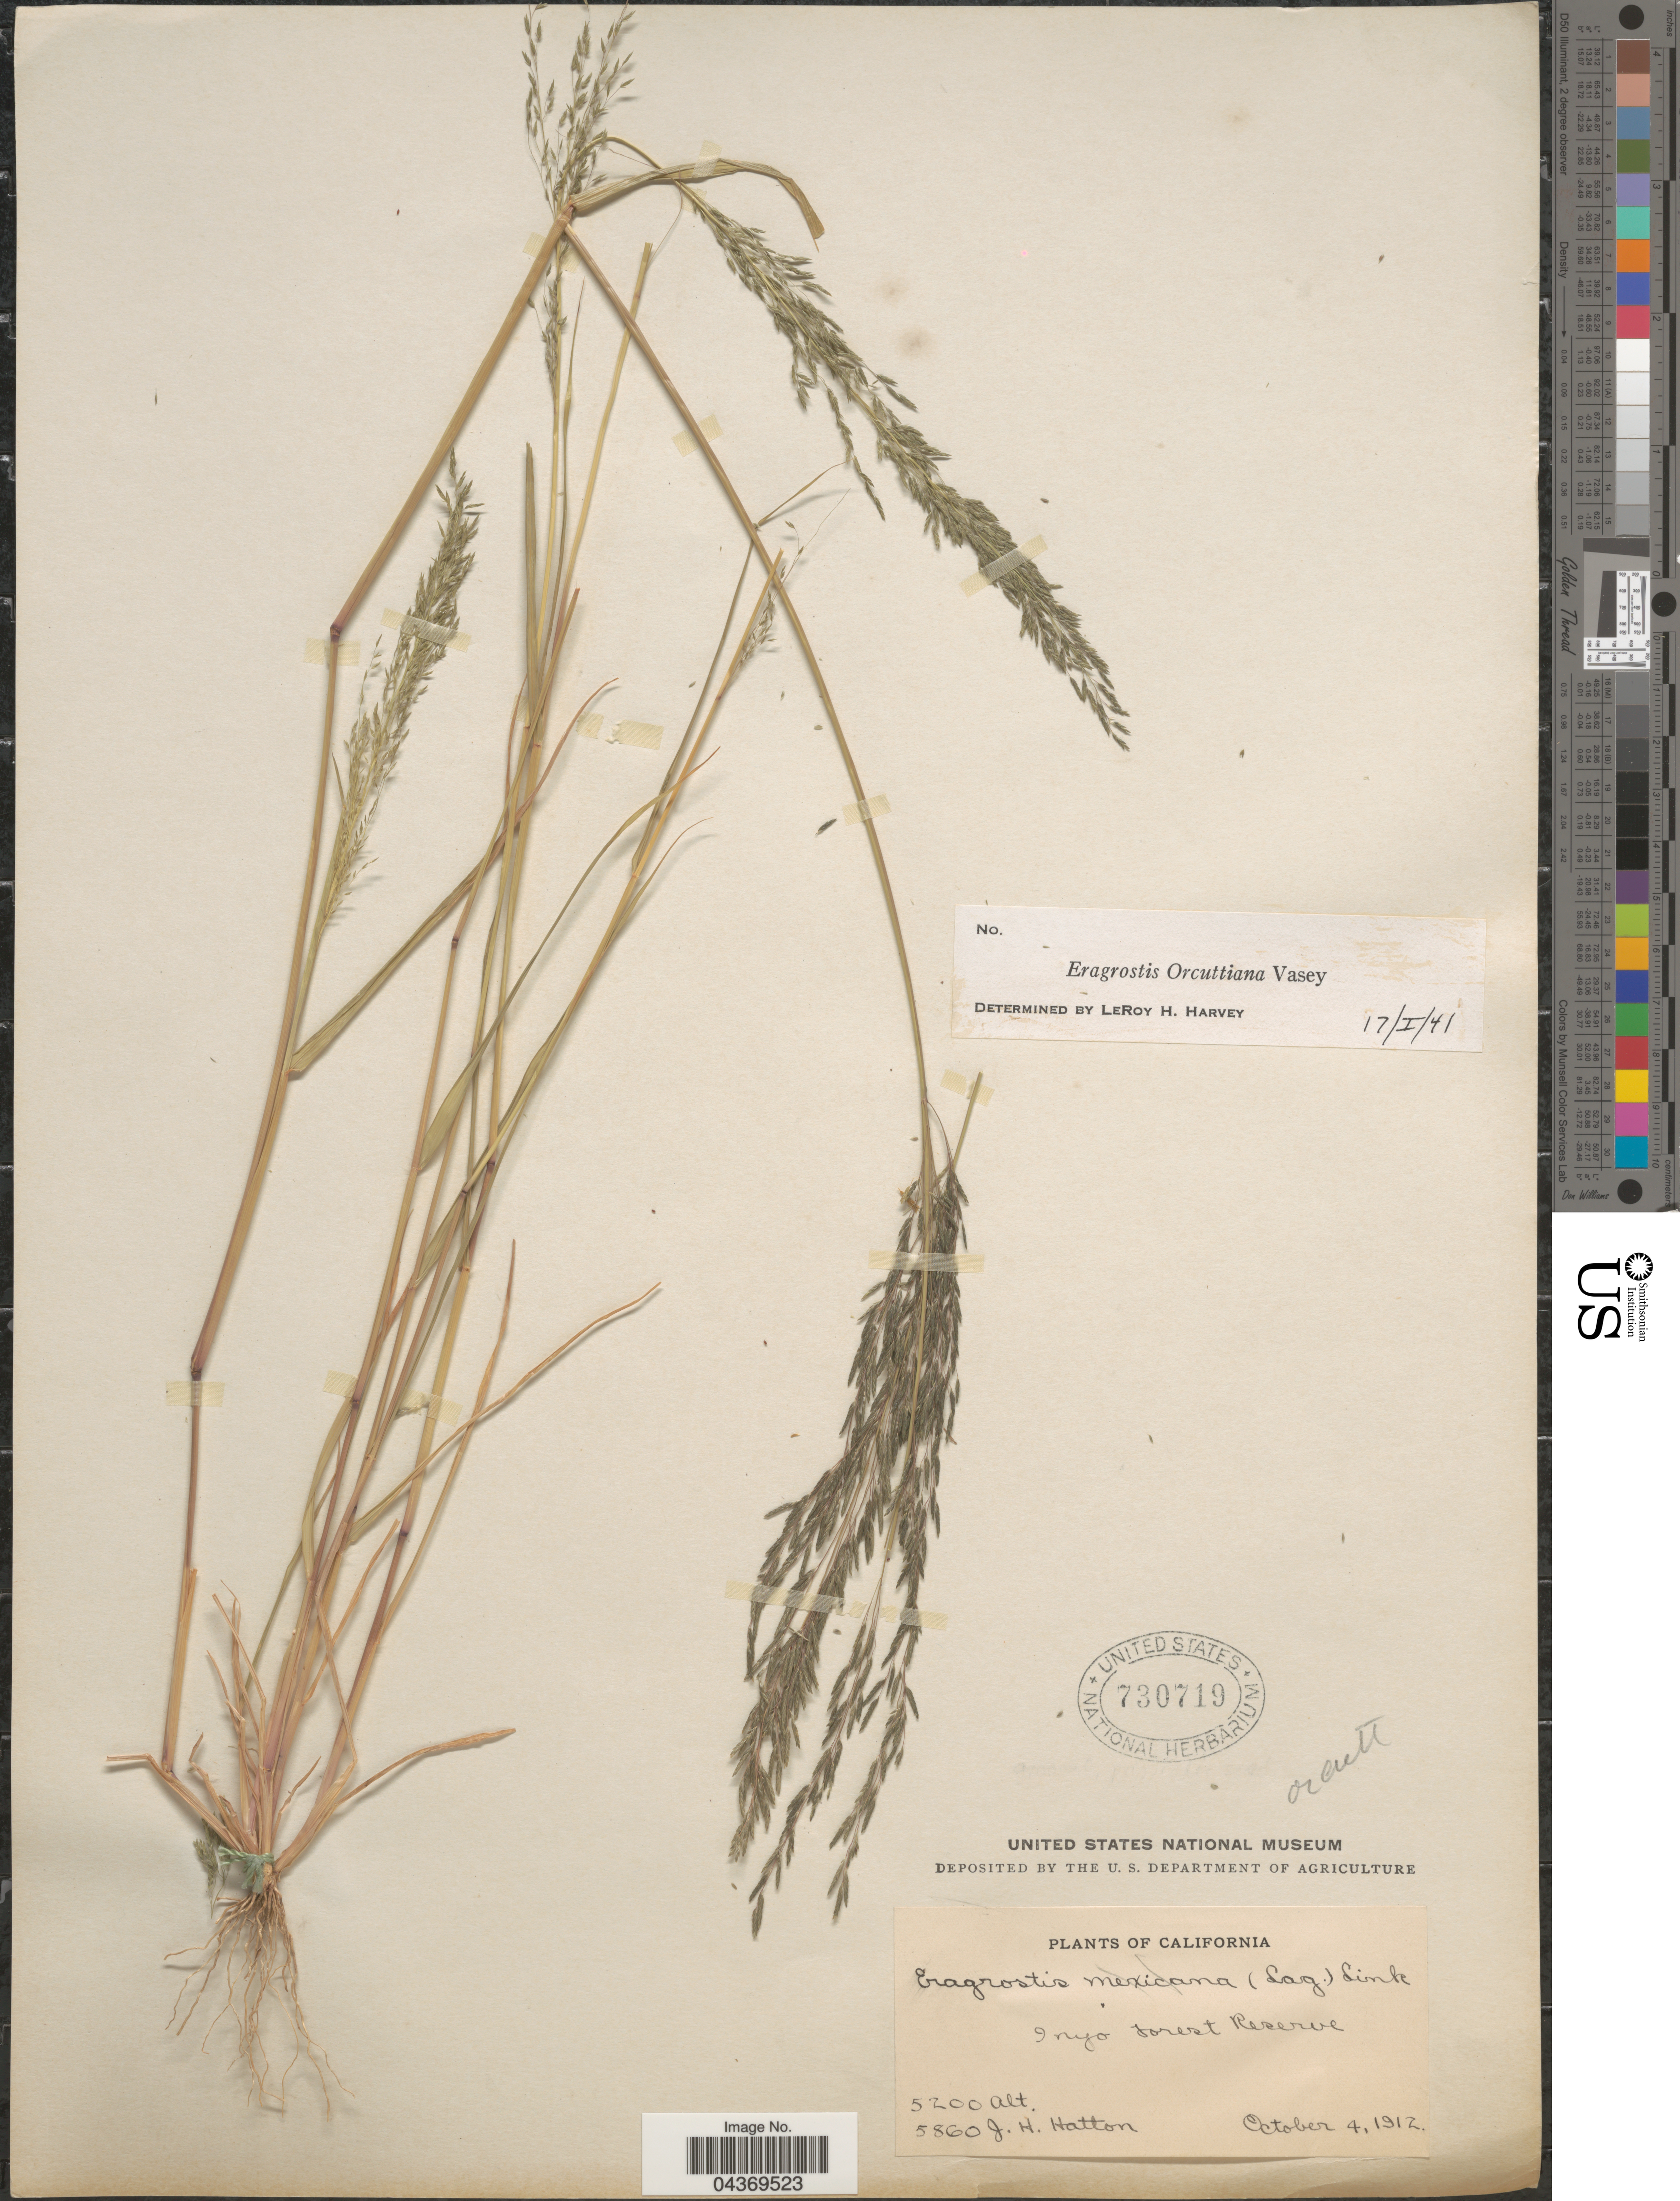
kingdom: Plantae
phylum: Tracheophyta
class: Liliopsida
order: Poales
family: Poaceae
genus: Eragrostis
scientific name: Eragrostis mexicana subsp. virescens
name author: (J. Presl) S.D. Koch & Sánchez Vega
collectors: J. Hatton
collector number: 5860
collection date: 1912-10-04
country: United States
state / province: California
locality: Inyo Forest Reserve.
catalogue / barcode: US 730719